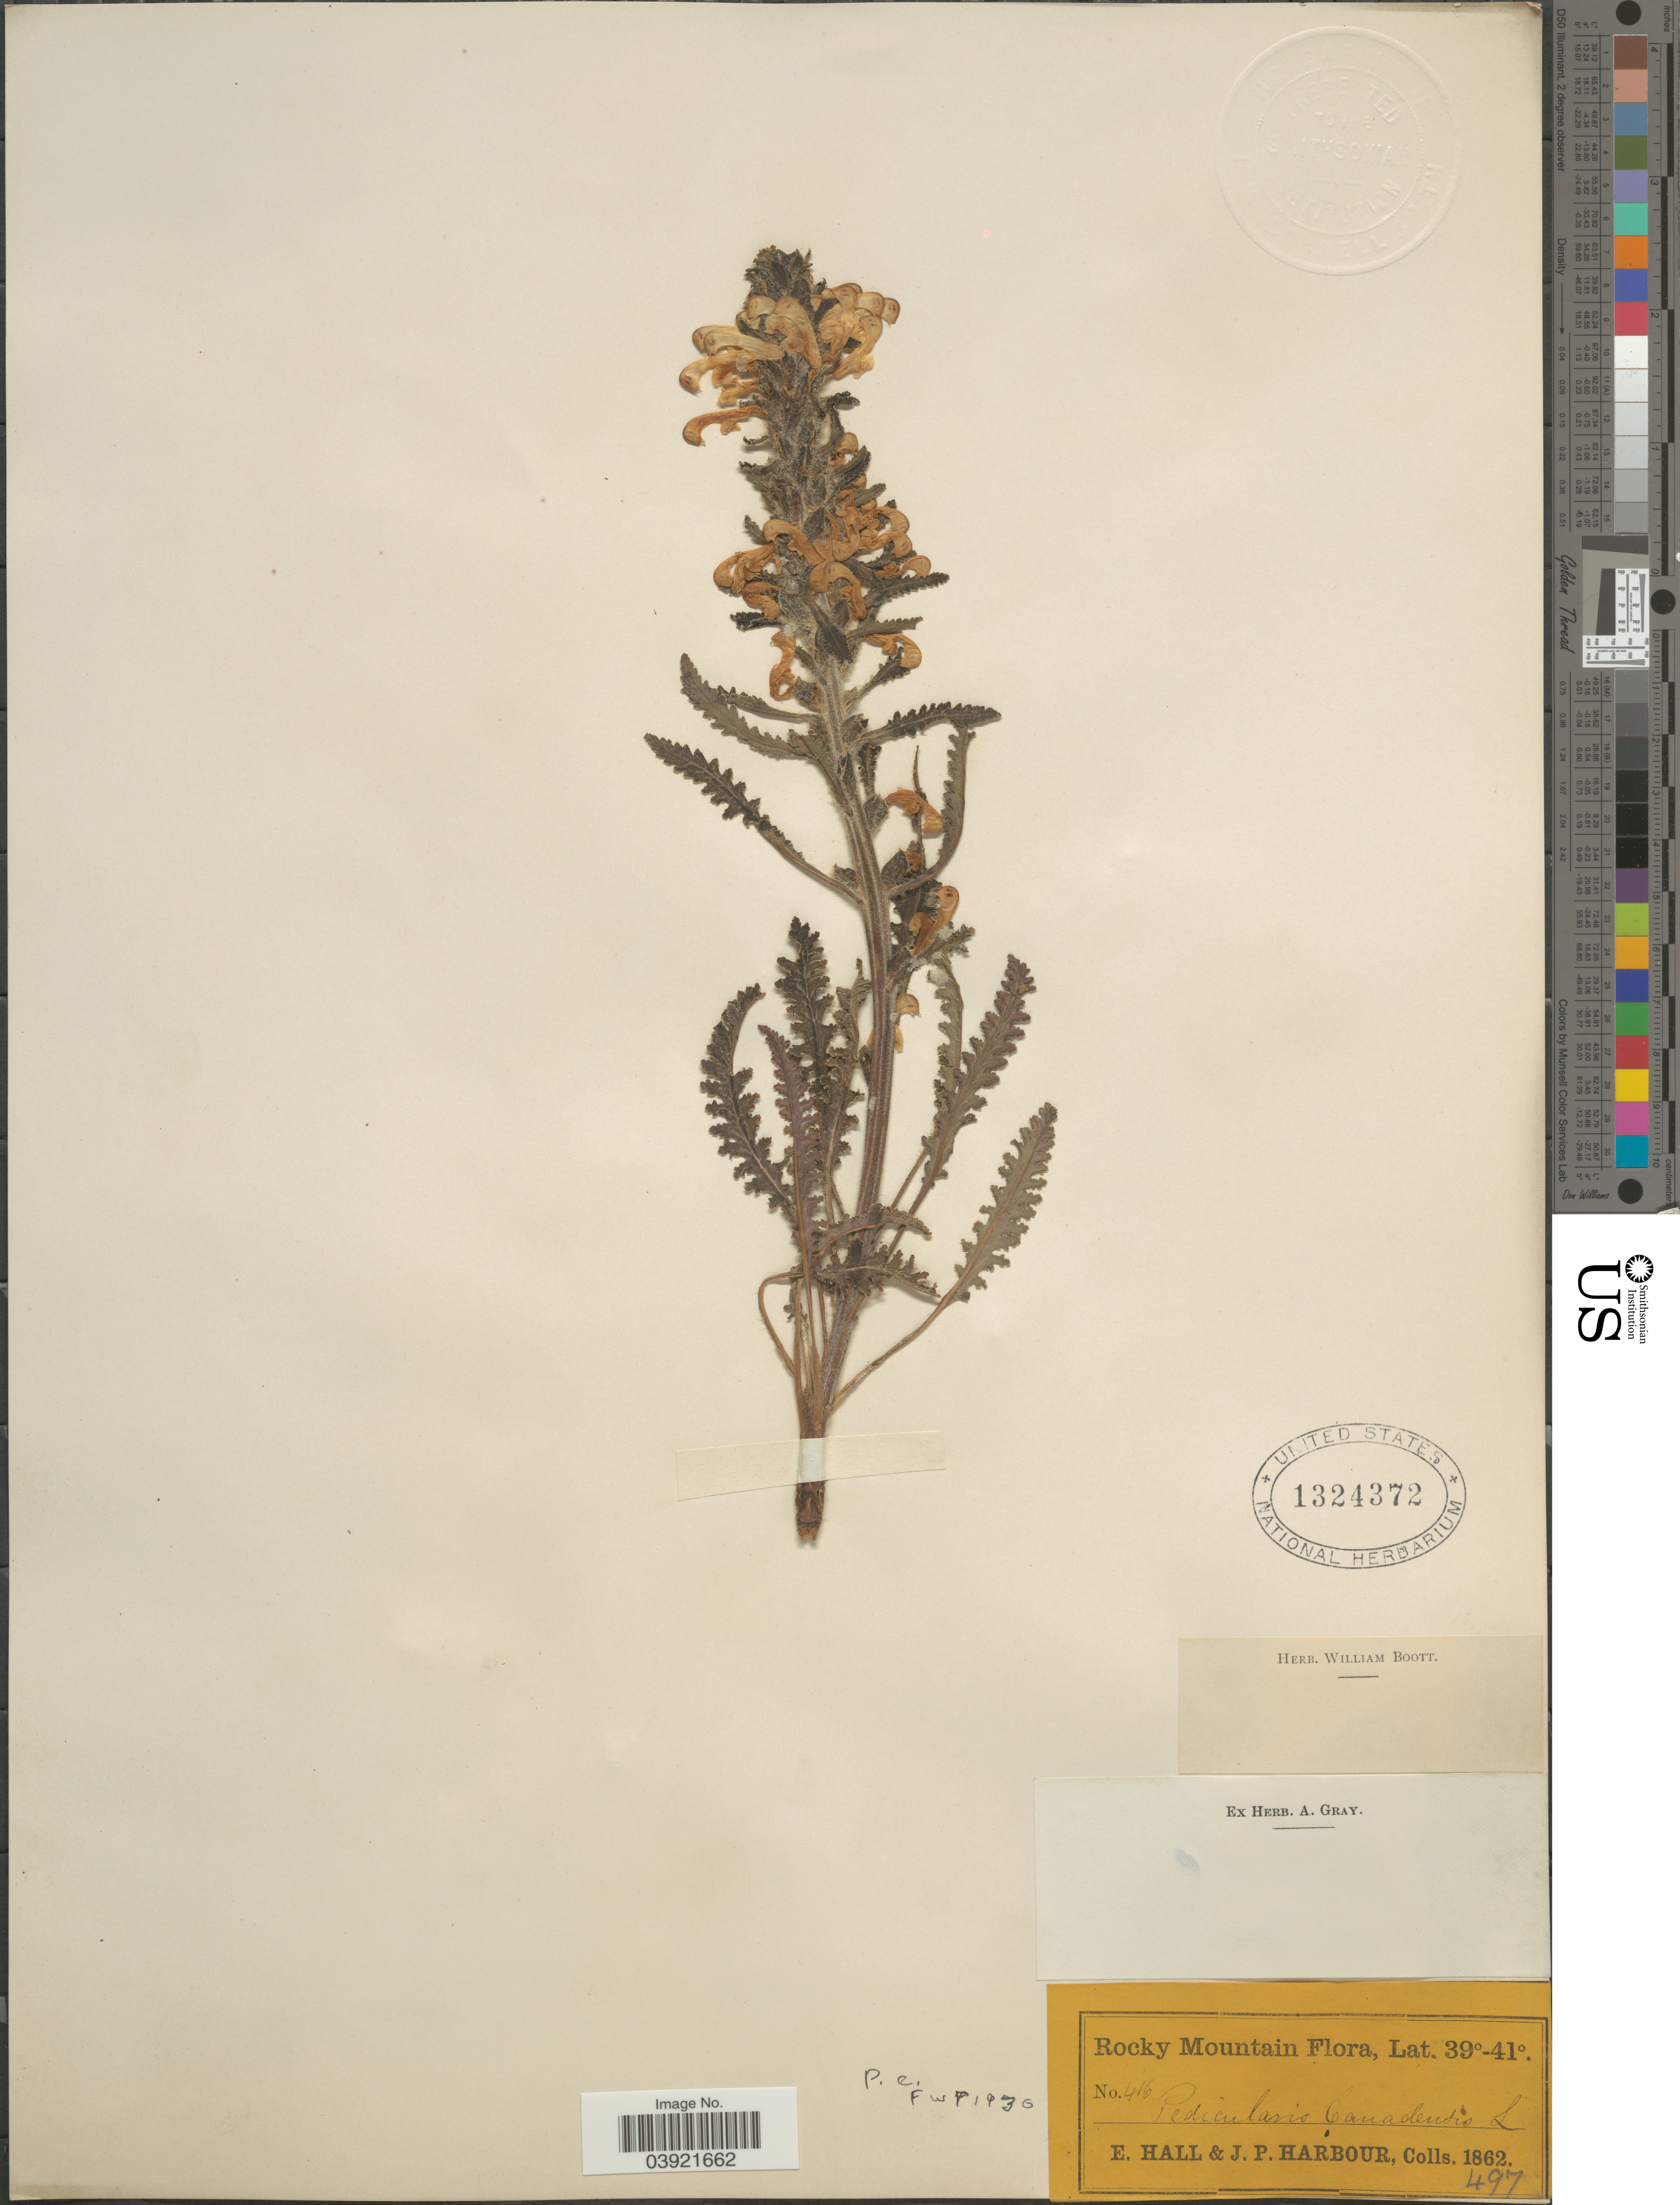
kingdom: Plantae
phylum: Tracheophyta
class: Magnoliopsida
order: Lamiales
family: Orobanchaceae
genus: Pedicularis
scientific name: Pedicularis canadensis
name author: L.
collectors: E. Hall & J. Harbour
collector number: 416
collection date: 1862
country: United States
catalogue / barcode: US 1324372